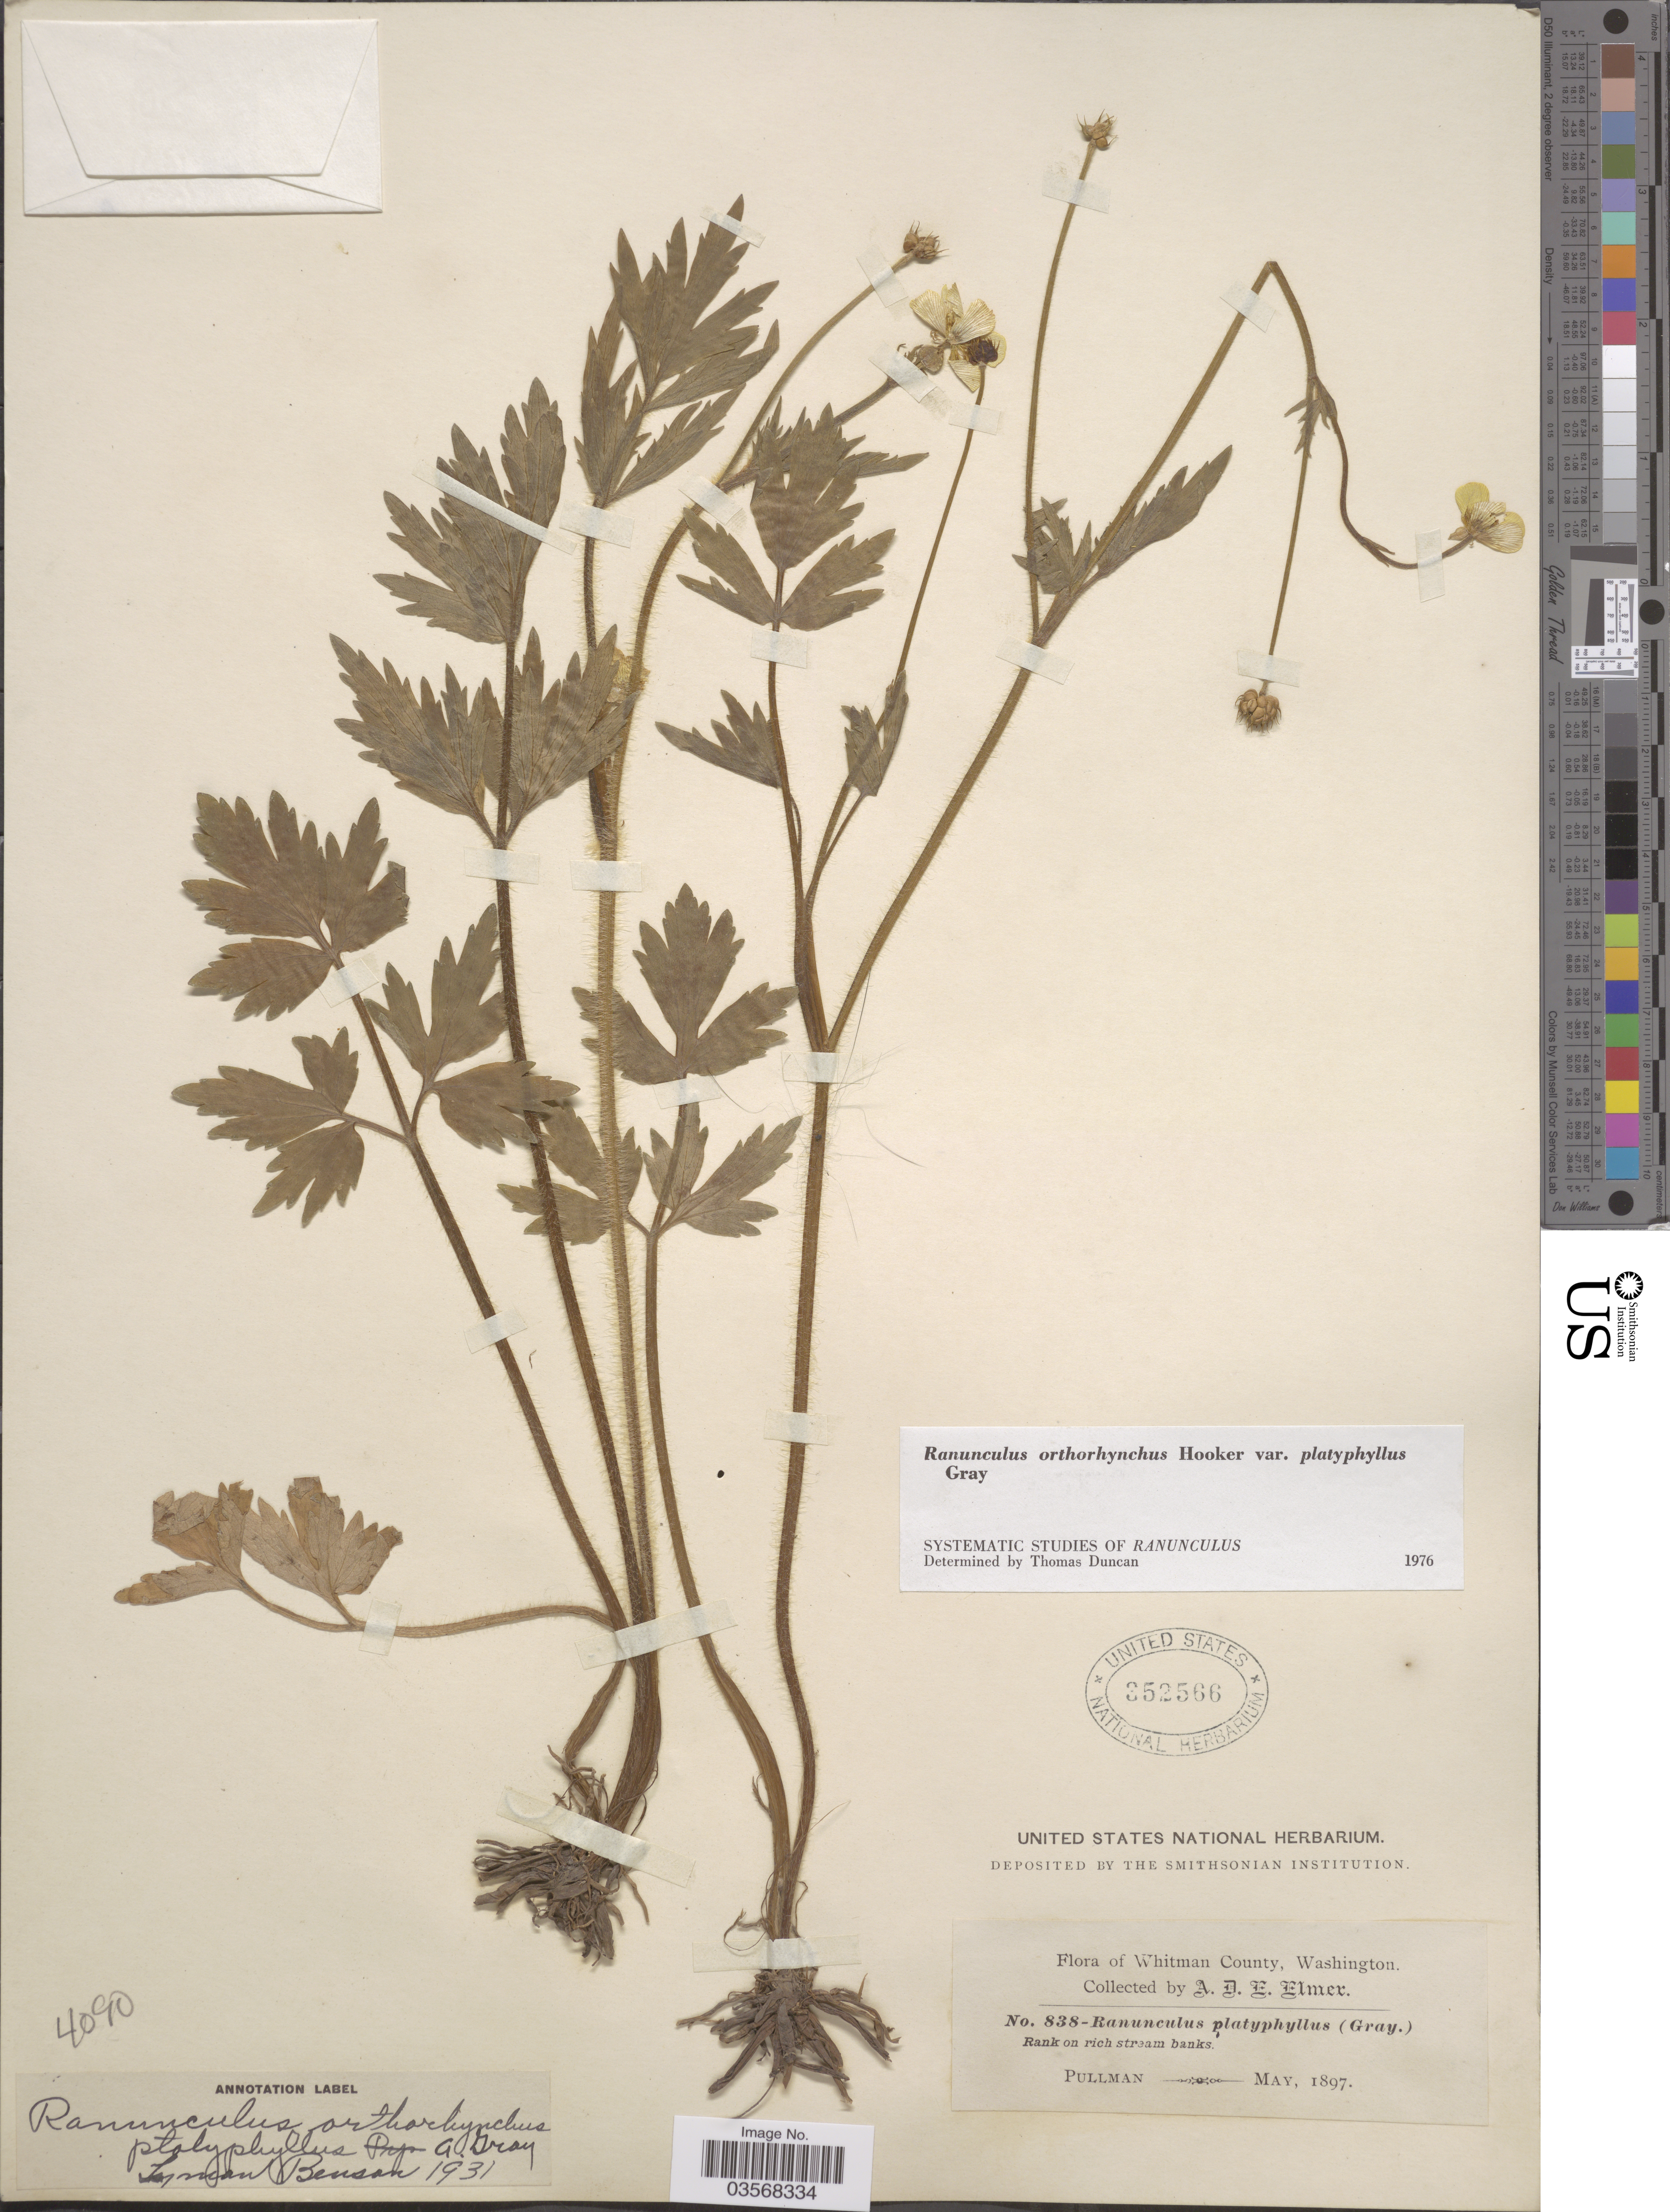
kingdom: Plantae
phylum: Tracheophyta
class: Magnoliopsida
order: Ranunculales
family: Ranunculaceae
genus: Ranunculus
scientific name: Ranunculus orthorhynchus var. platyphyllus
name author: A. Gray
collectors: A. D. E. Elmer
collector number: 838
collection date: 1897-05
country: United States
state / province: Washington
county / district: Whitman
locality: Whitman County. Pullman.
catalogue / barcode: US 352566